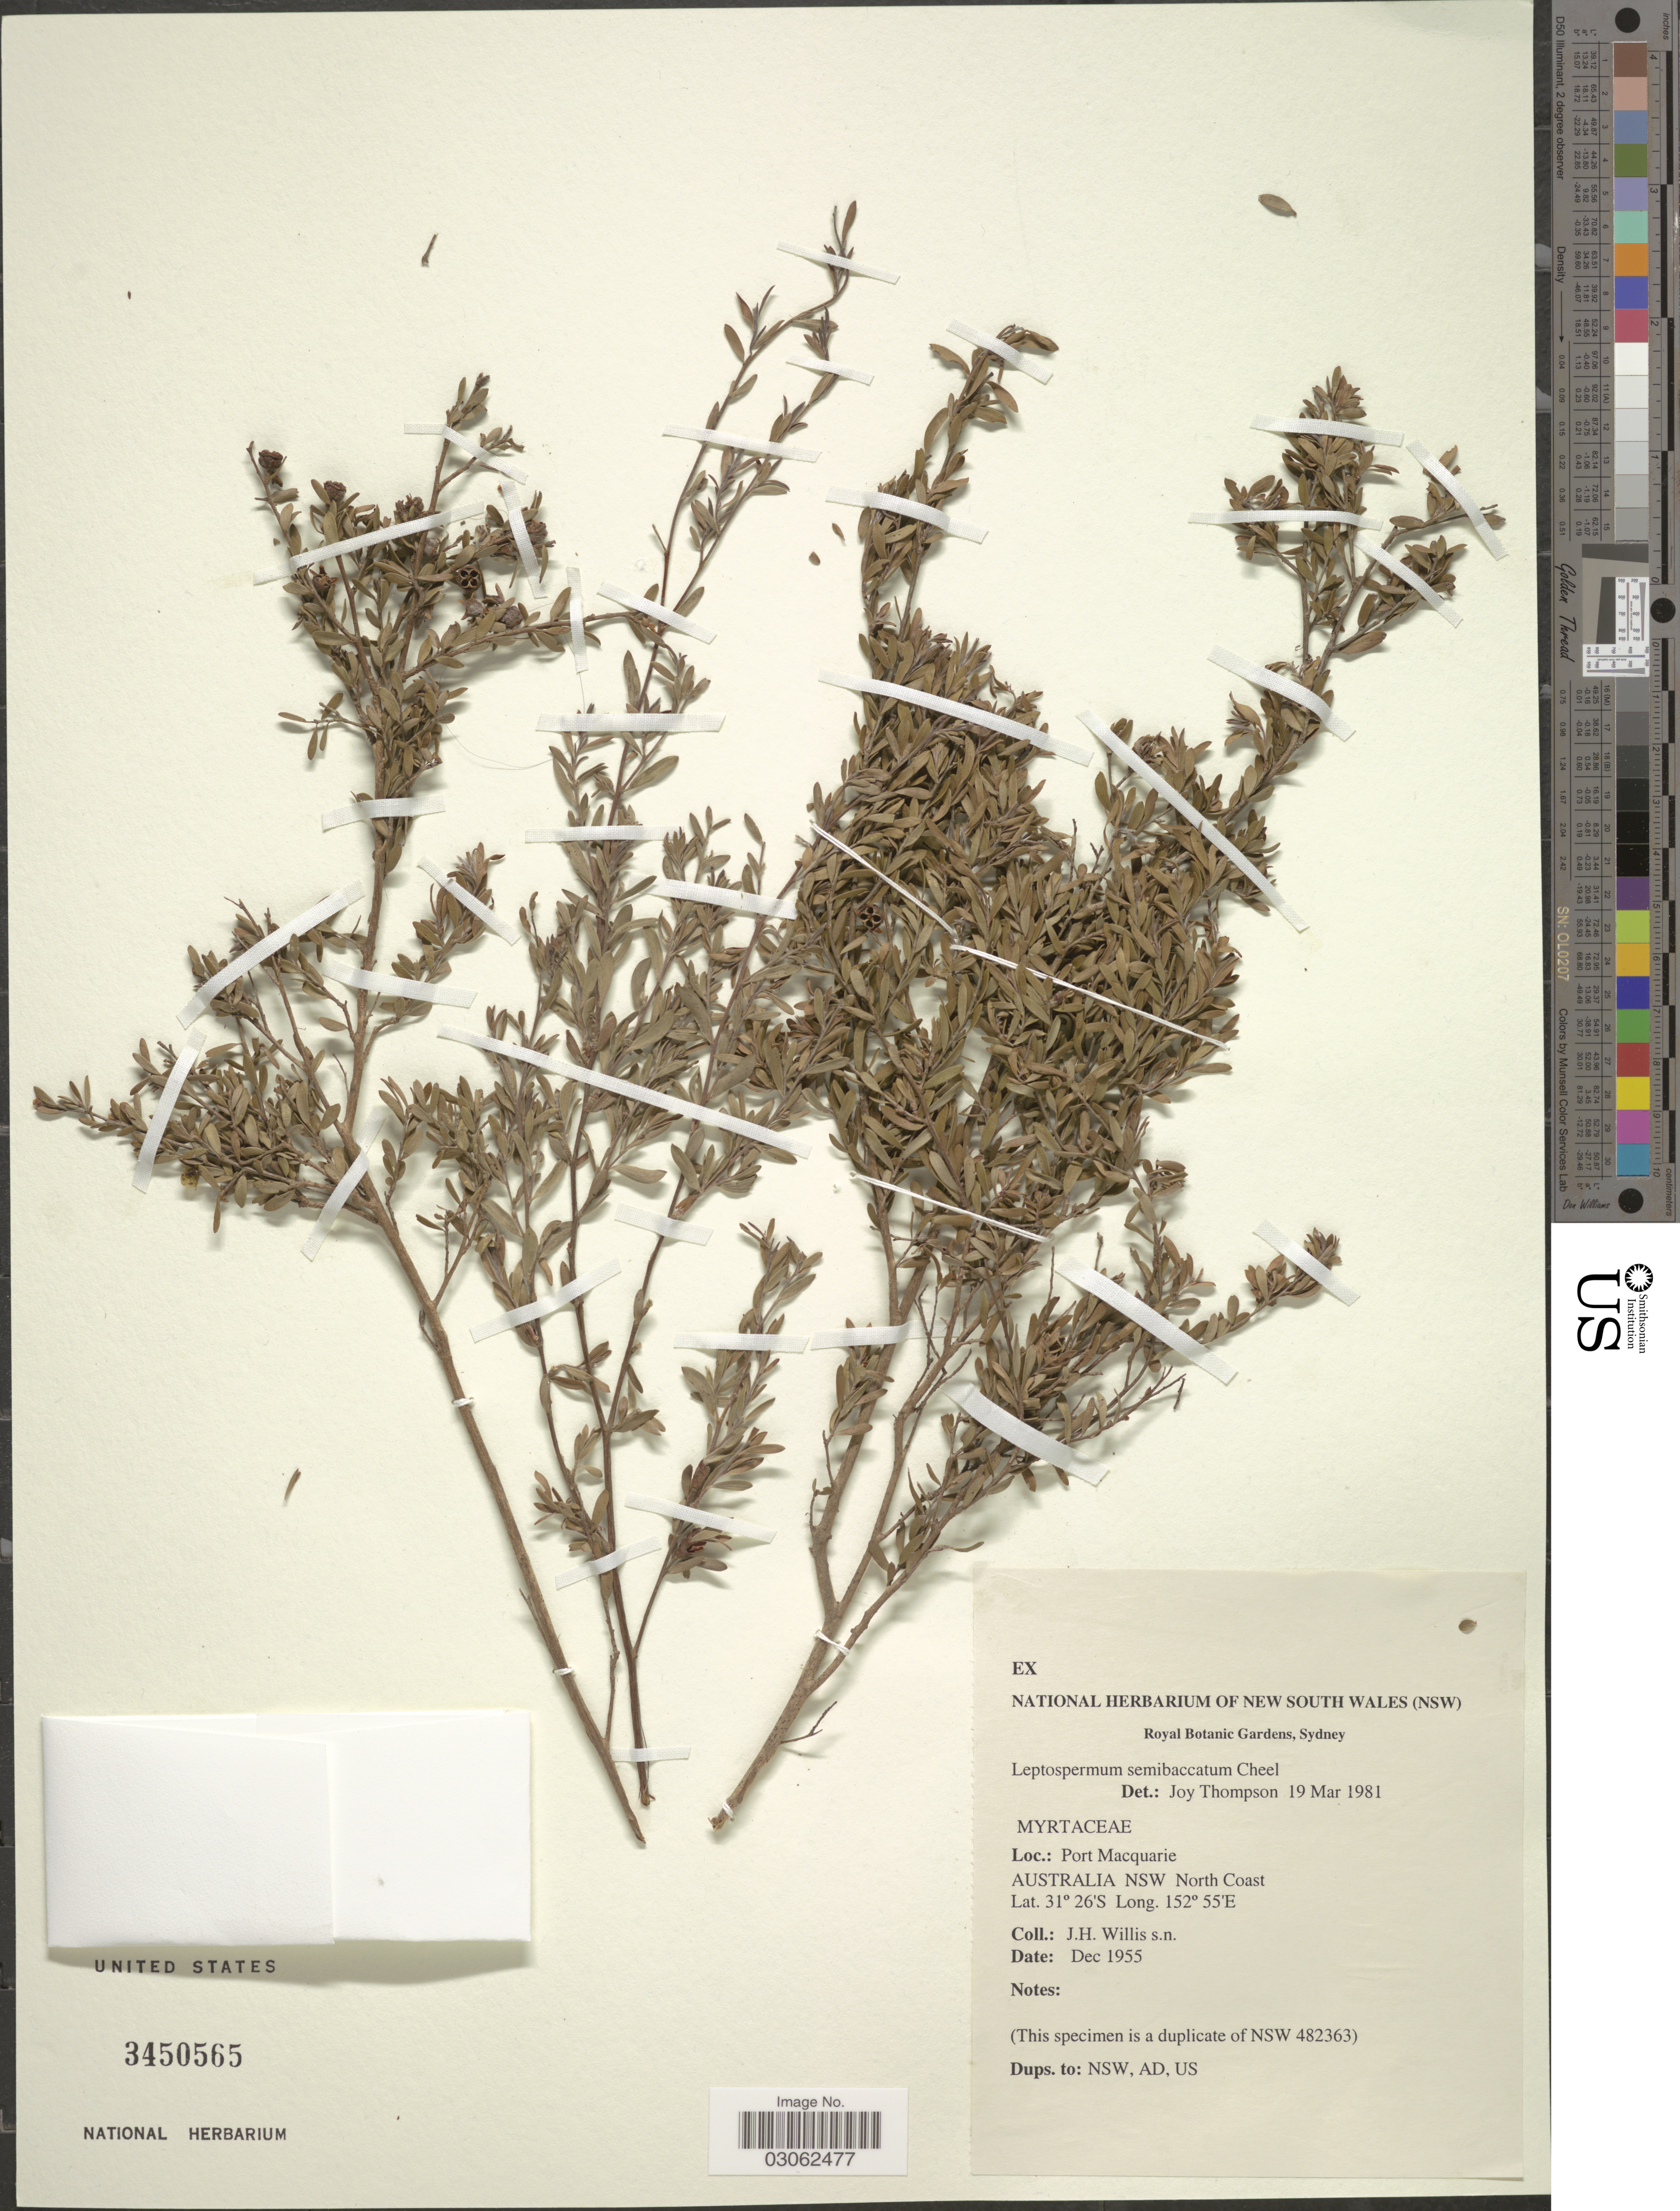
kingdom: Plantae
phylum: Tracheophyta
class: Magnoliopsida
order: Myrtales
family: Myrtaceae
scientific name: Gaudium semibaccatum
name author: (Cheel) P.G. Wilson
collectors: J. Willis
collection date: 1955-12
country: Australia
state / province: New South Wales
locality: Port Macquarie. Australia NSW North Coast.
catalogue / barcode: US 3450565